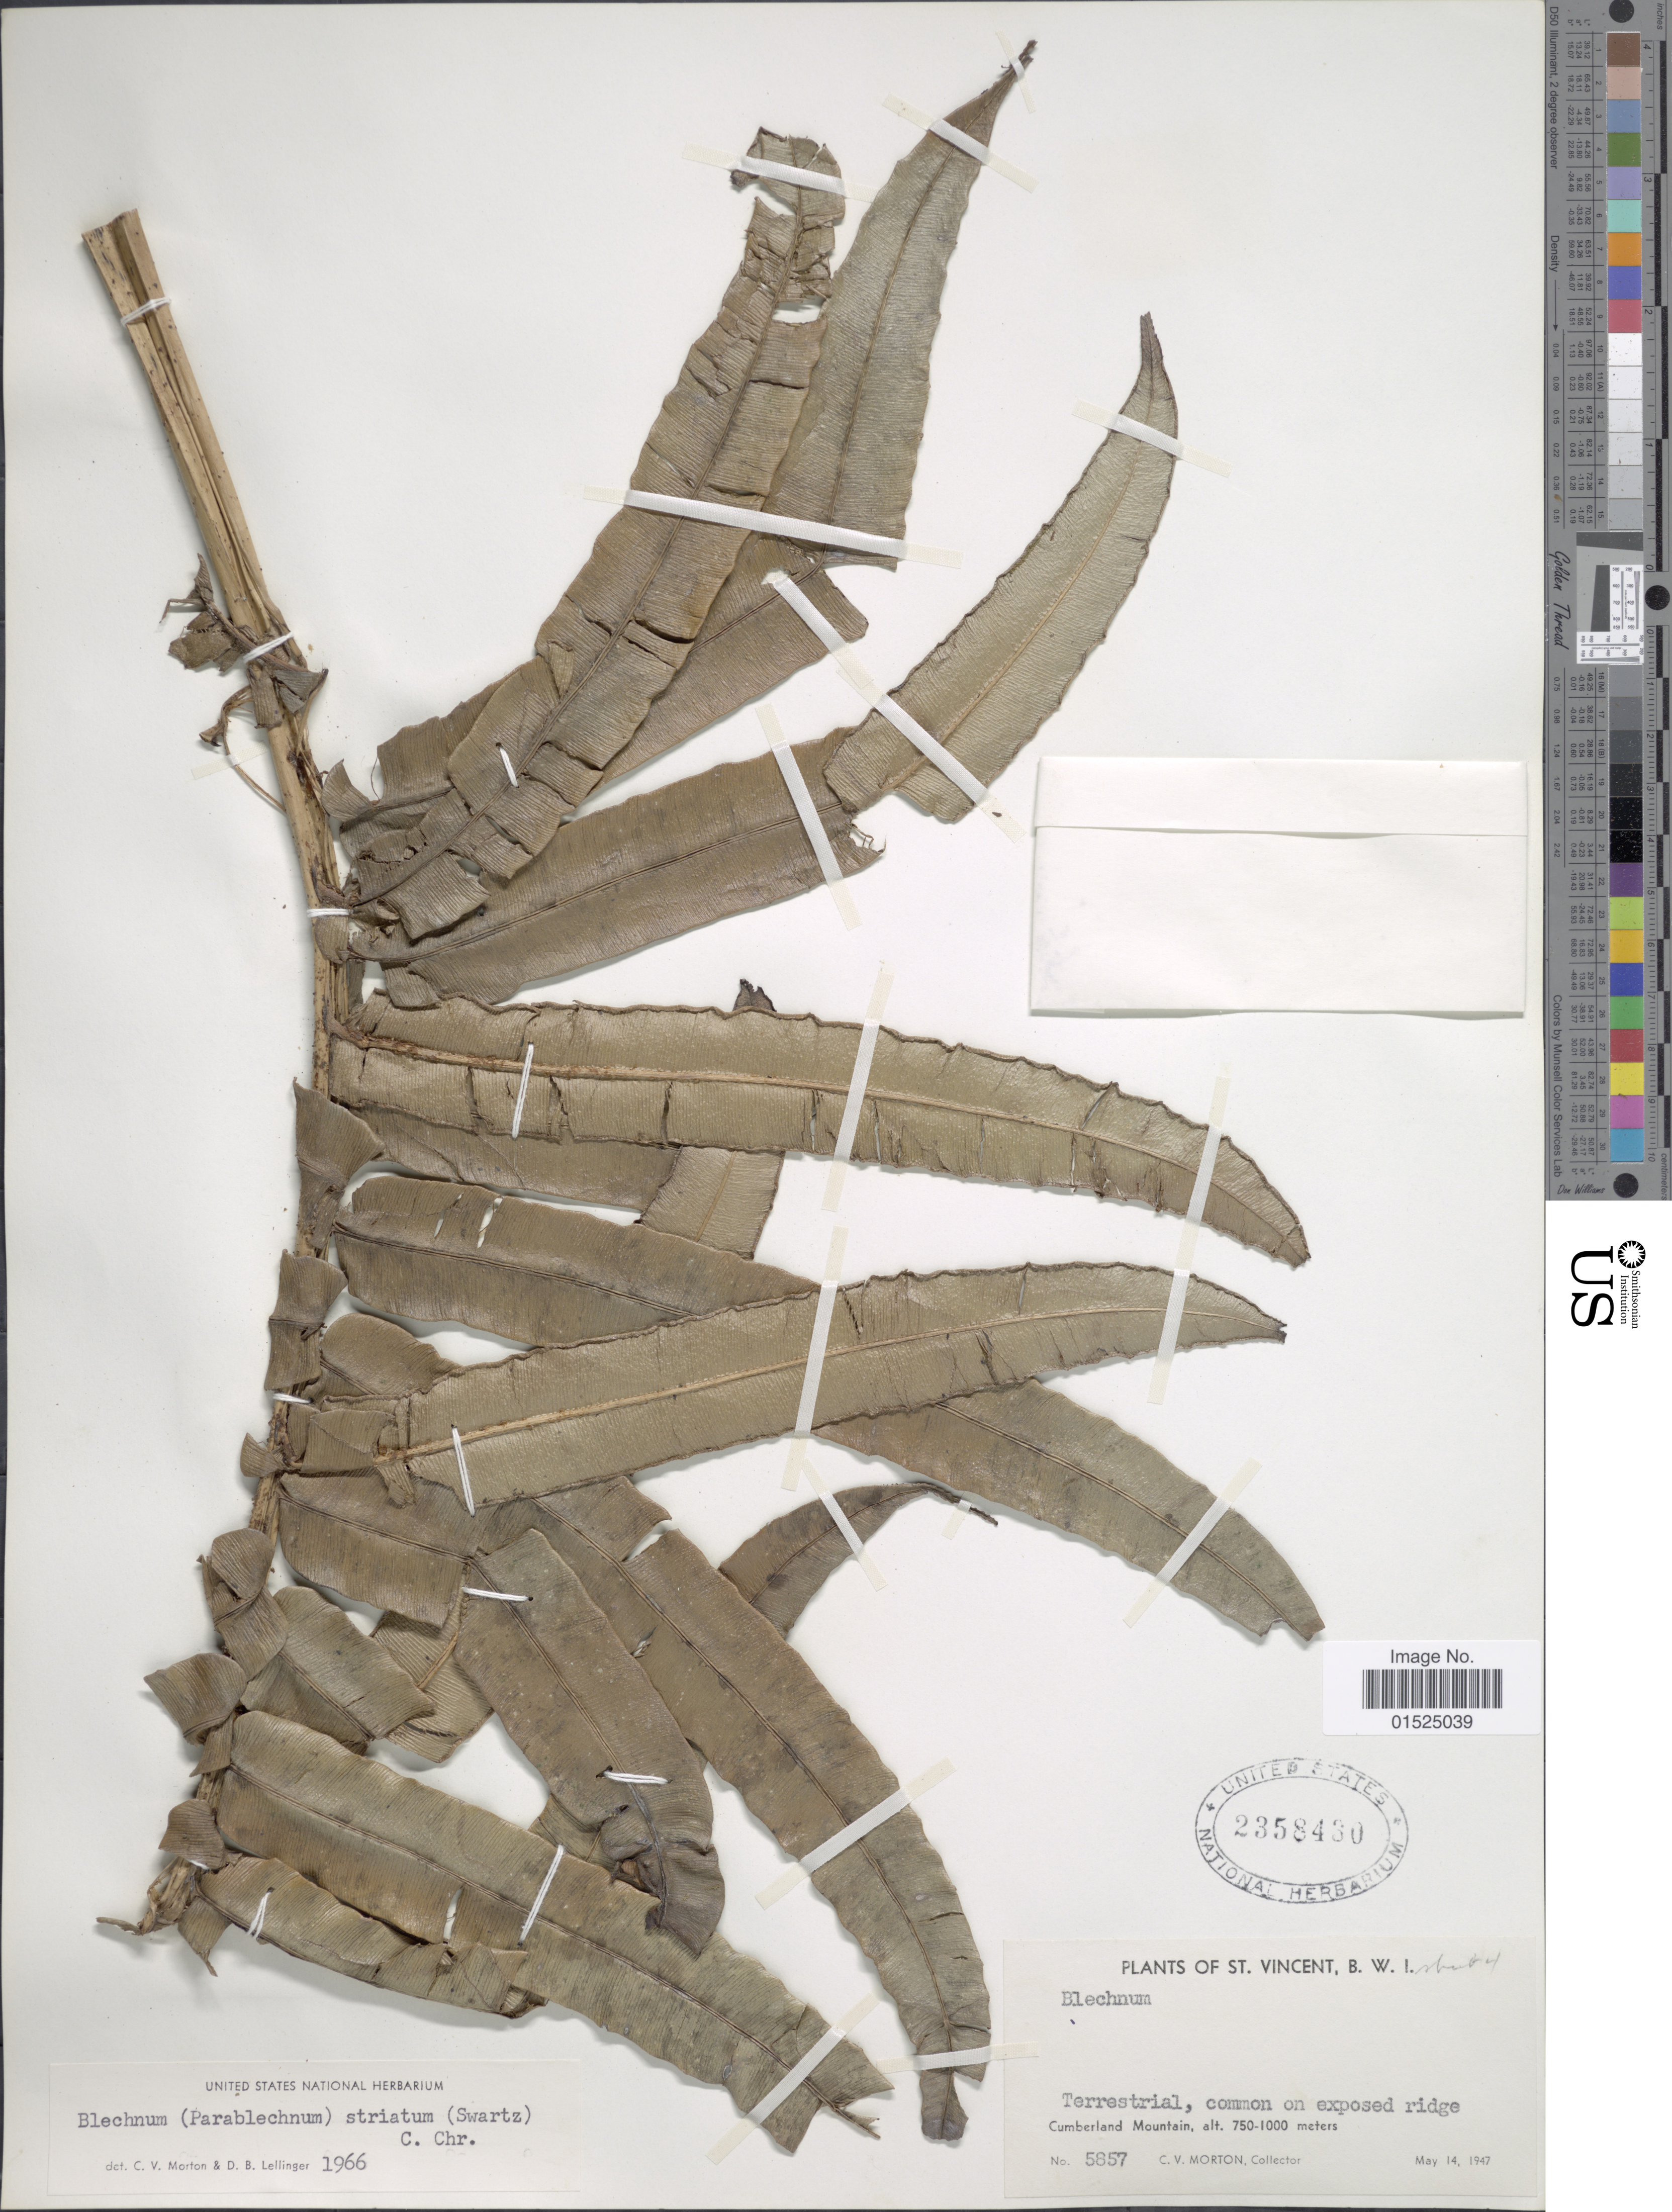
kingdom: Plantae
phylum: Tracheophyta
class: Polypodiopsida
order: Polypodiales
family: Blechnaceae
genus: Blechnum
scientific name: Blechnum ryanii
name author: Hieron.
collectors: C. V. Morton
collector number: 5857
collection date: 1947-05-14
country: St. Vincent - Grenadines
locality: Cumberland Mountain. St. Vincent B. W. I.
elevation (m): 750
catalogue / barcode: US 2358430